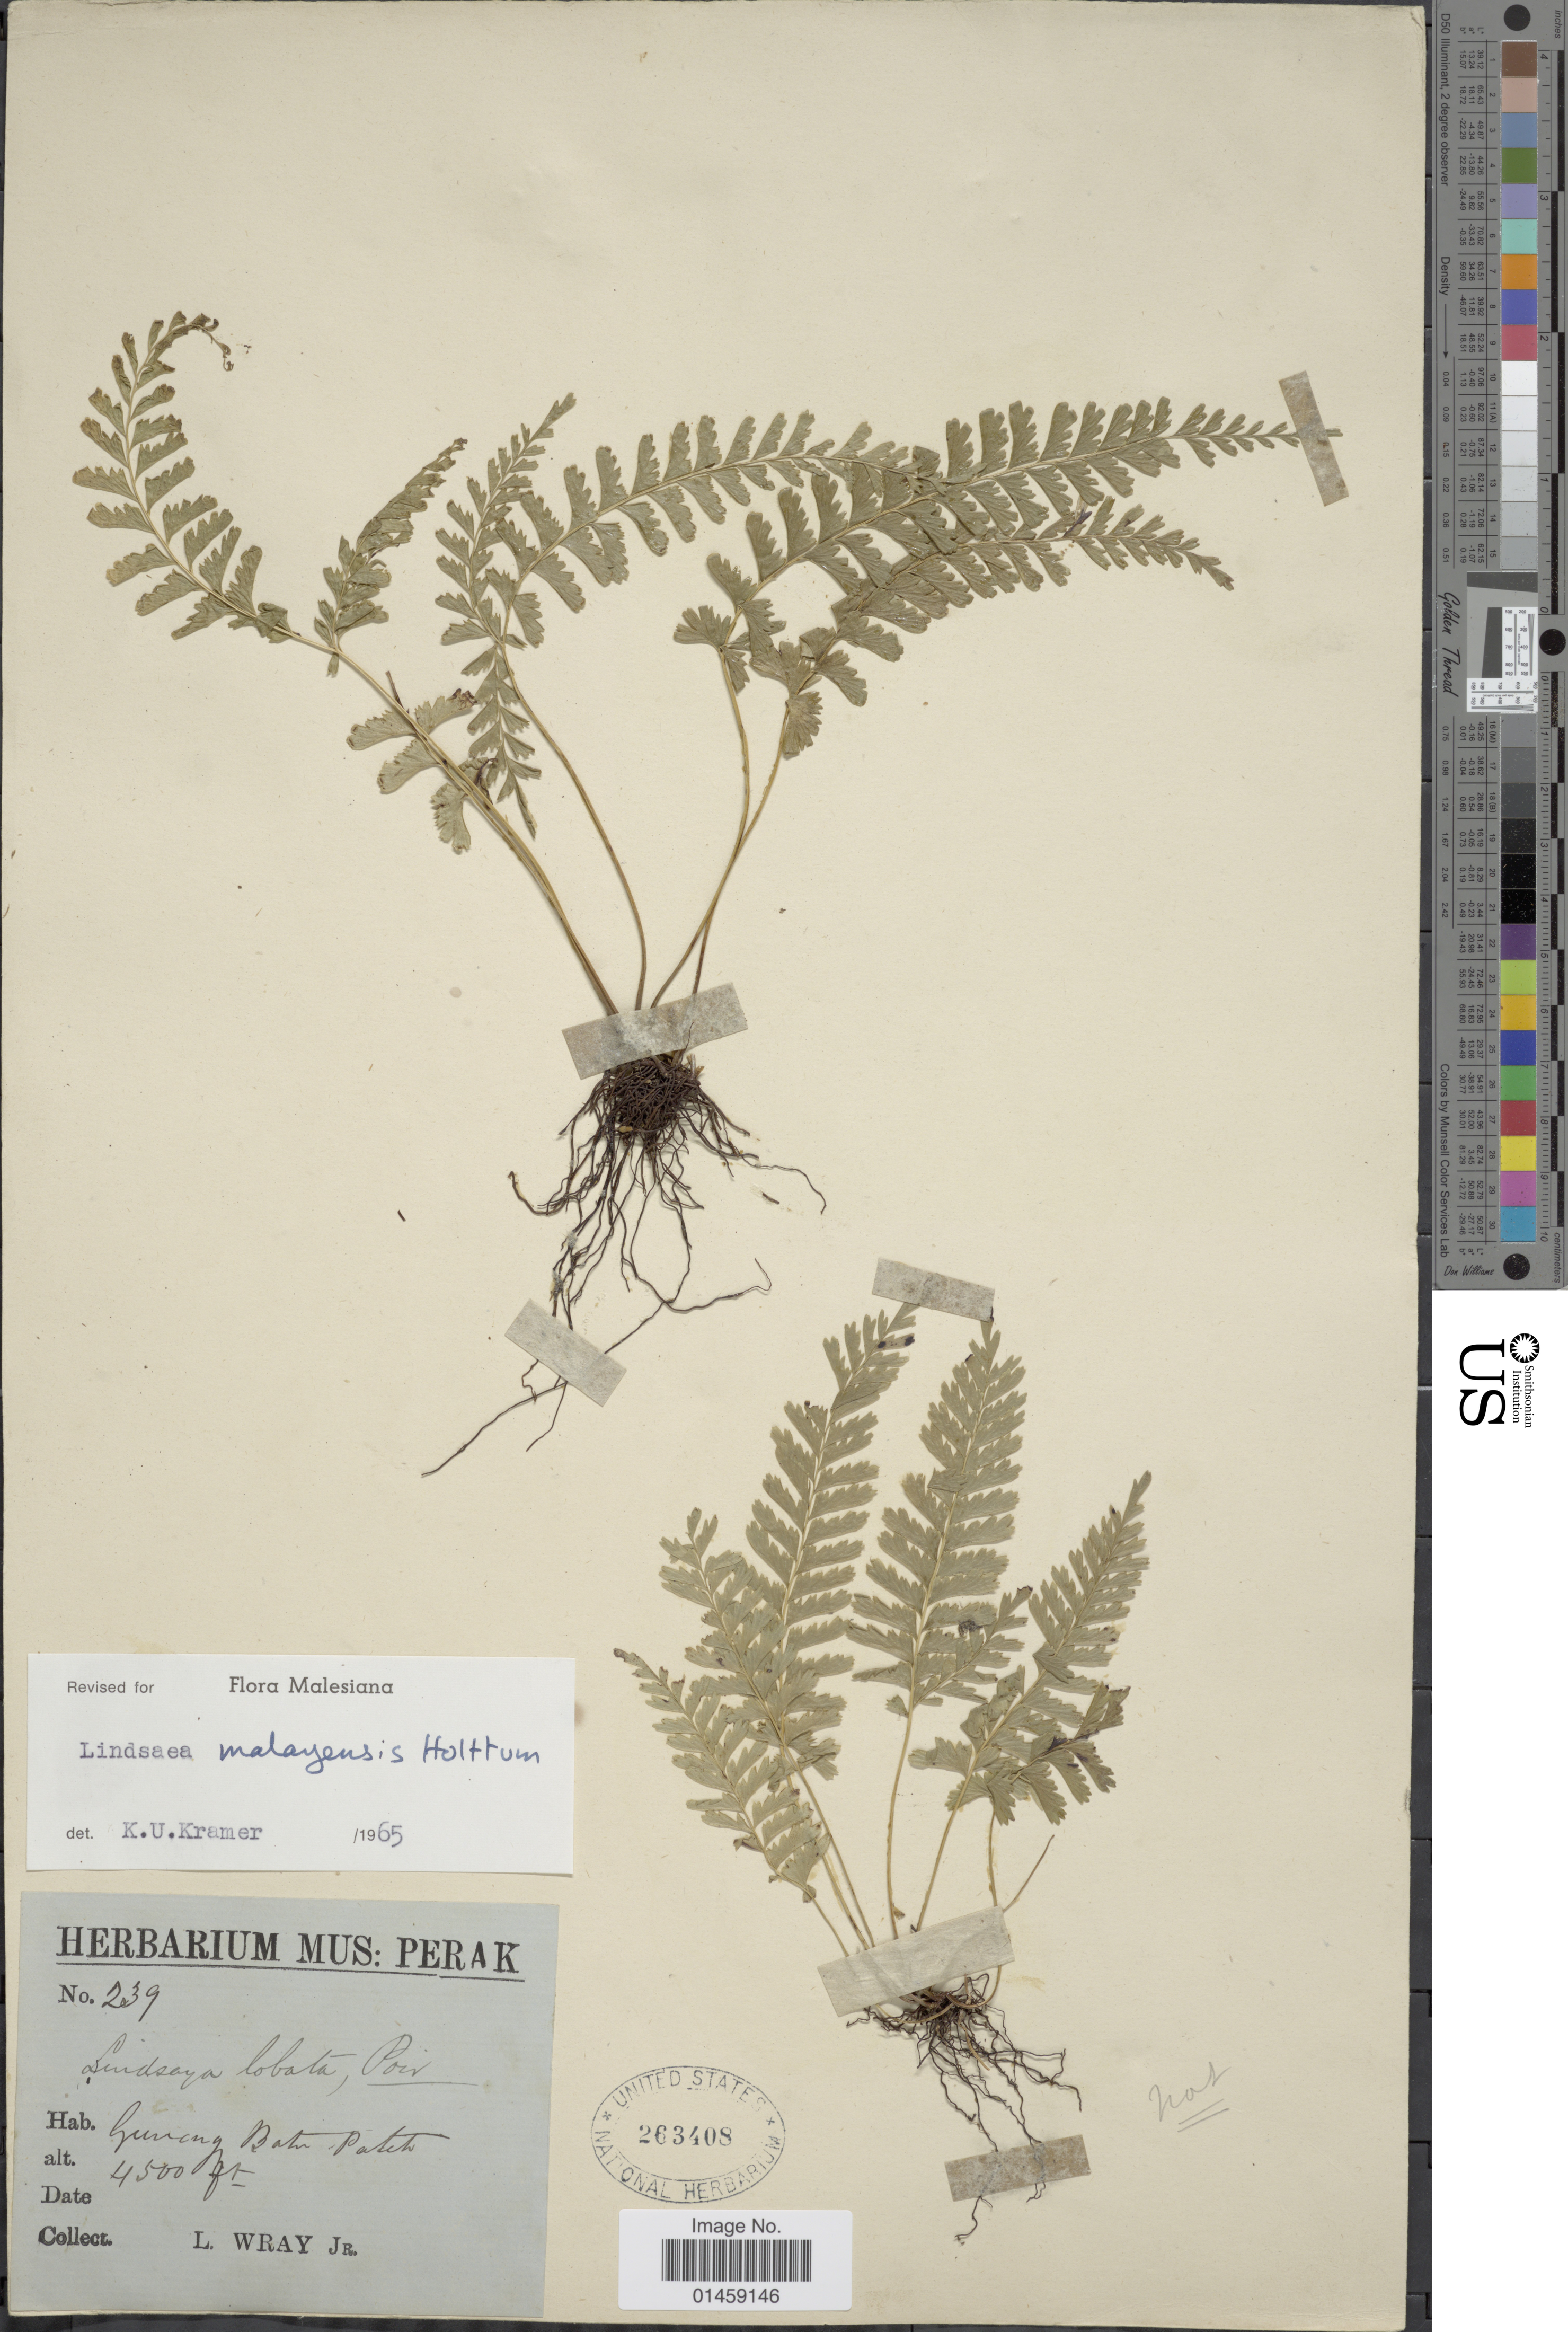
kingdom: Plantae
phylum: Tracheophyta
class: Polypodiopsida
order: Polypodiales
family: Lindsaeaceae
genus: Lindsaea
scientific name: Lindsaea malayensis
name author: Holttum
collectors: L. Wray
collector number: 239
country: Malaysia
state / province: Perak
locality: Gunong Batu-Patik. [interpreted]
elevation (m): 1372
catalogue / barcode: US 263408